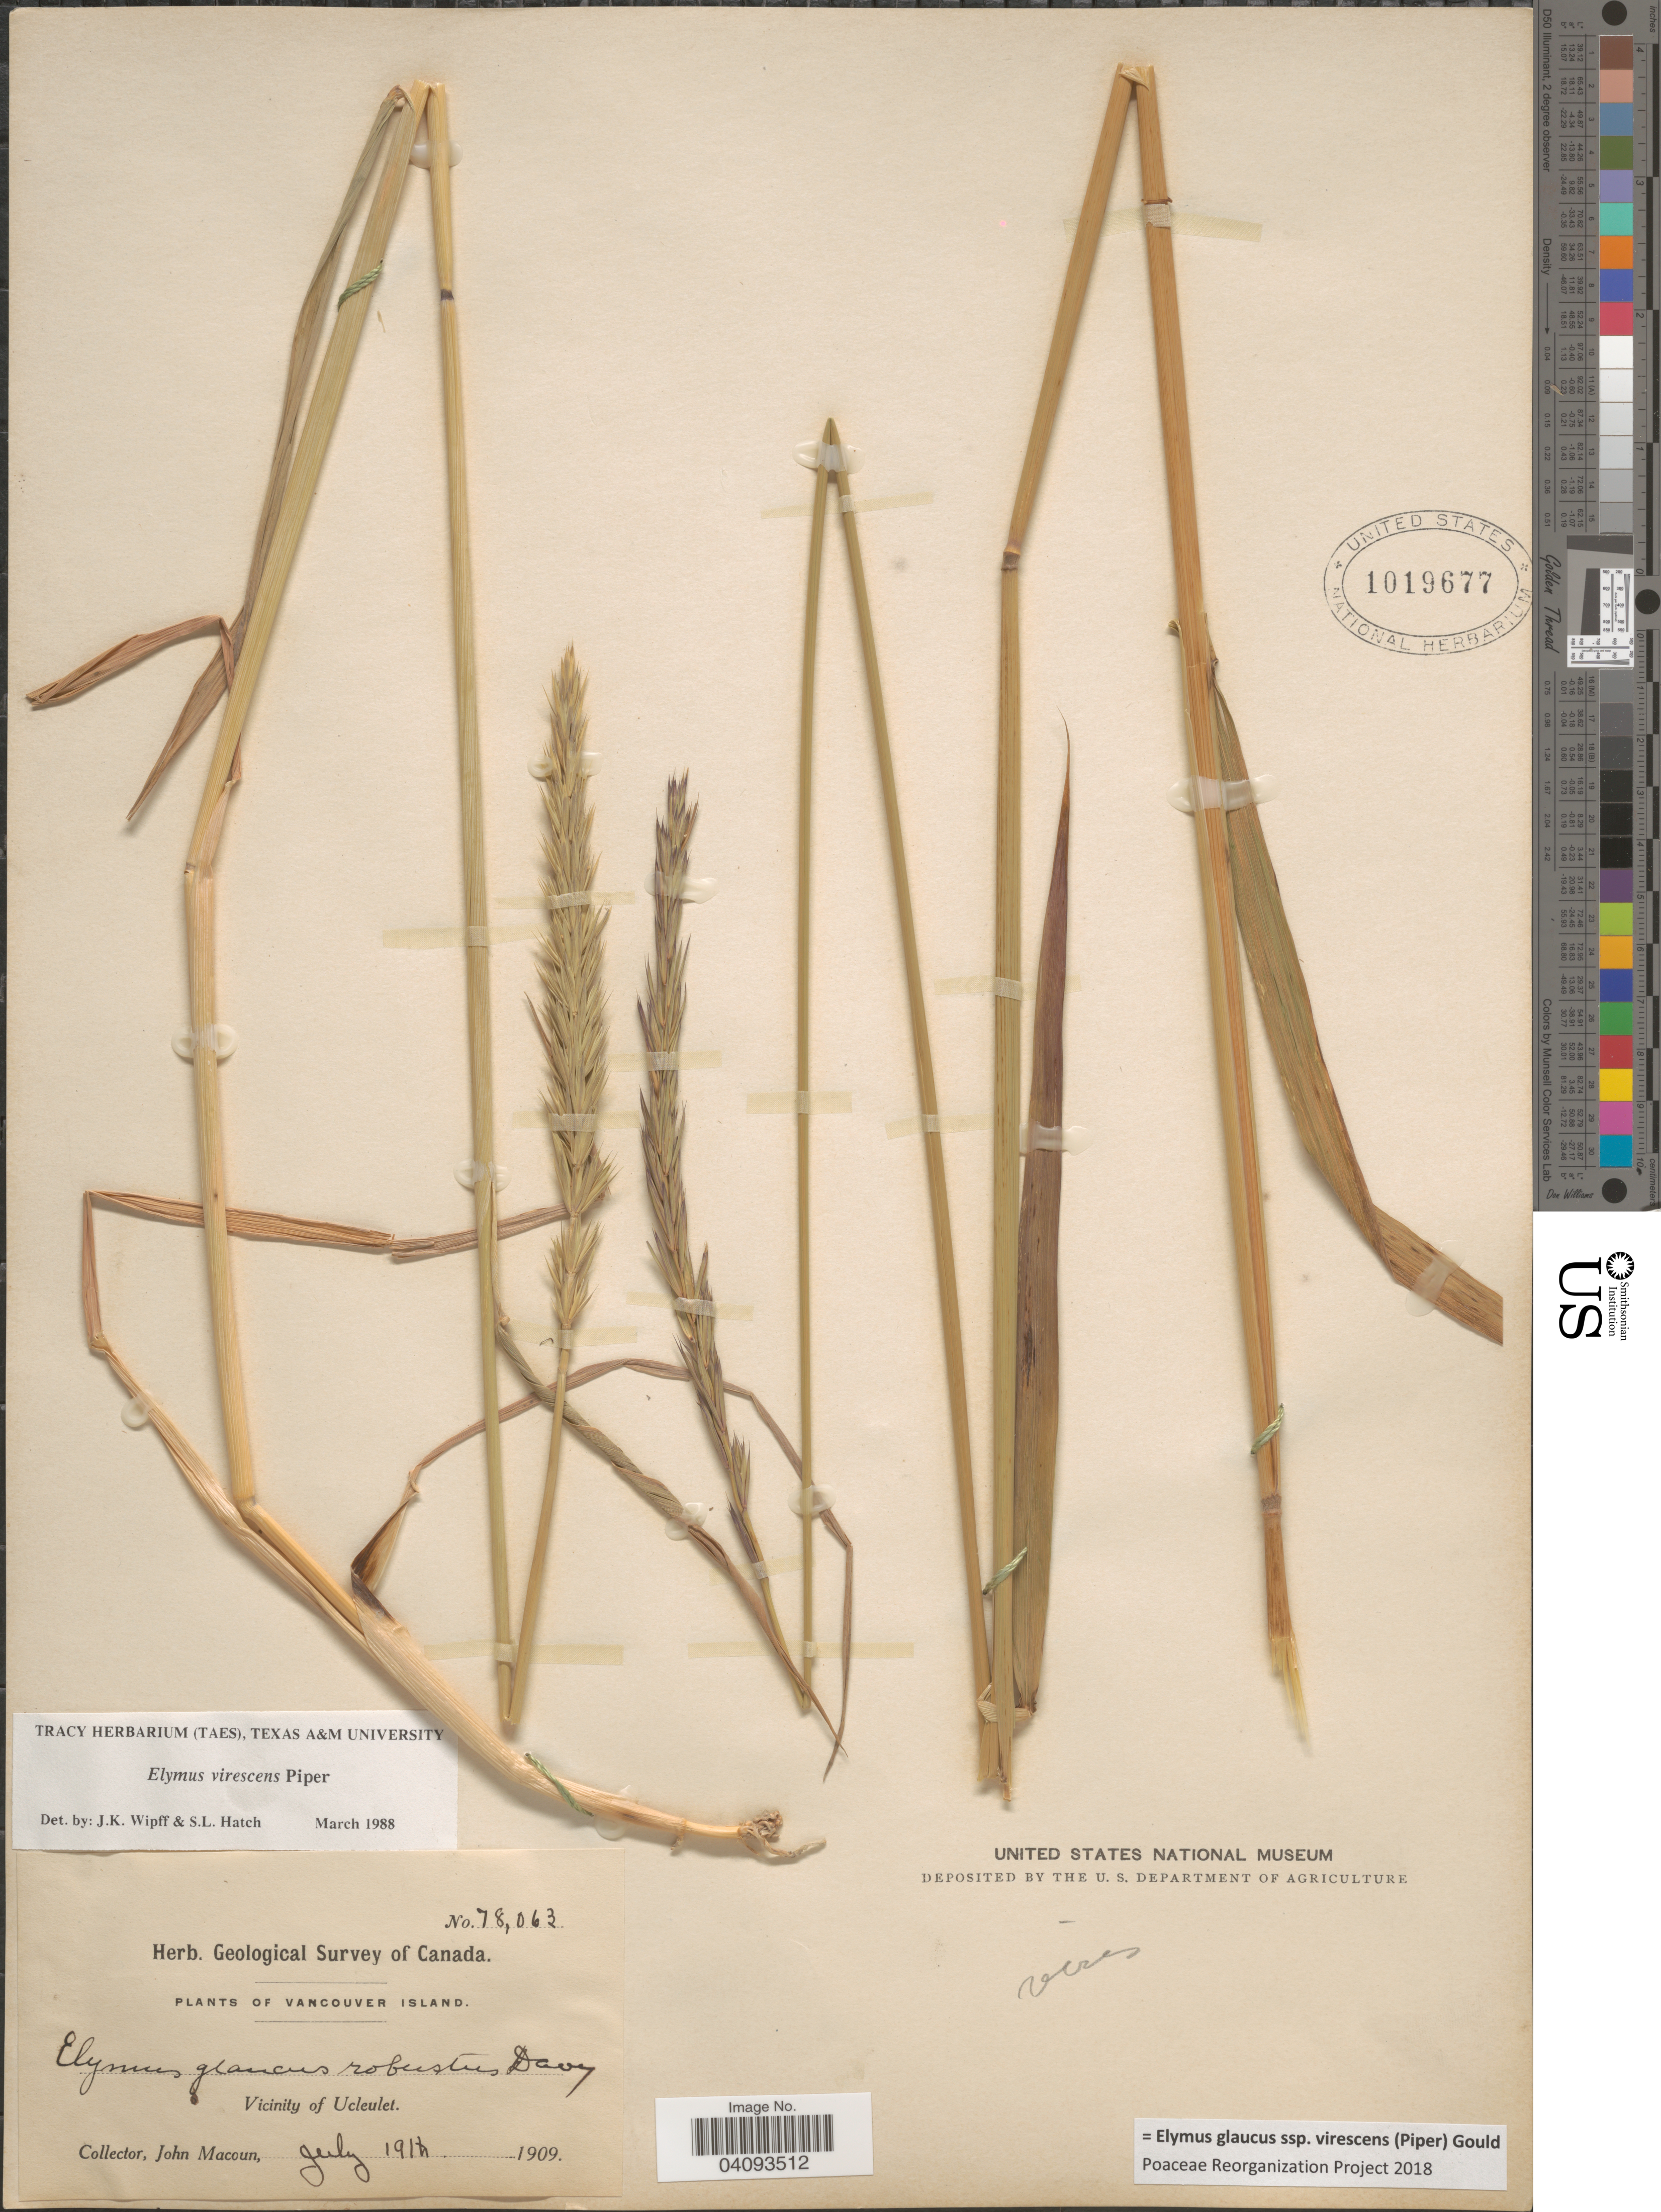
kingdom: Plantae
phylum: Tracheophyta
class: Liliopsida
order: Poales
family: Poaceae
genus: Elymus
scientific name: Elymus glaucus subsp. virescens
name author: (Piper) Gould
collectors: J. Macoun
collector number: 78063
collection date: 1909-07-19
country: Canada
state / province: British Columbia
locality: Vancouver Island. Vicinity of Ucleulet. Geological Survey of Canada.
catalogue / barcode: US 1019677